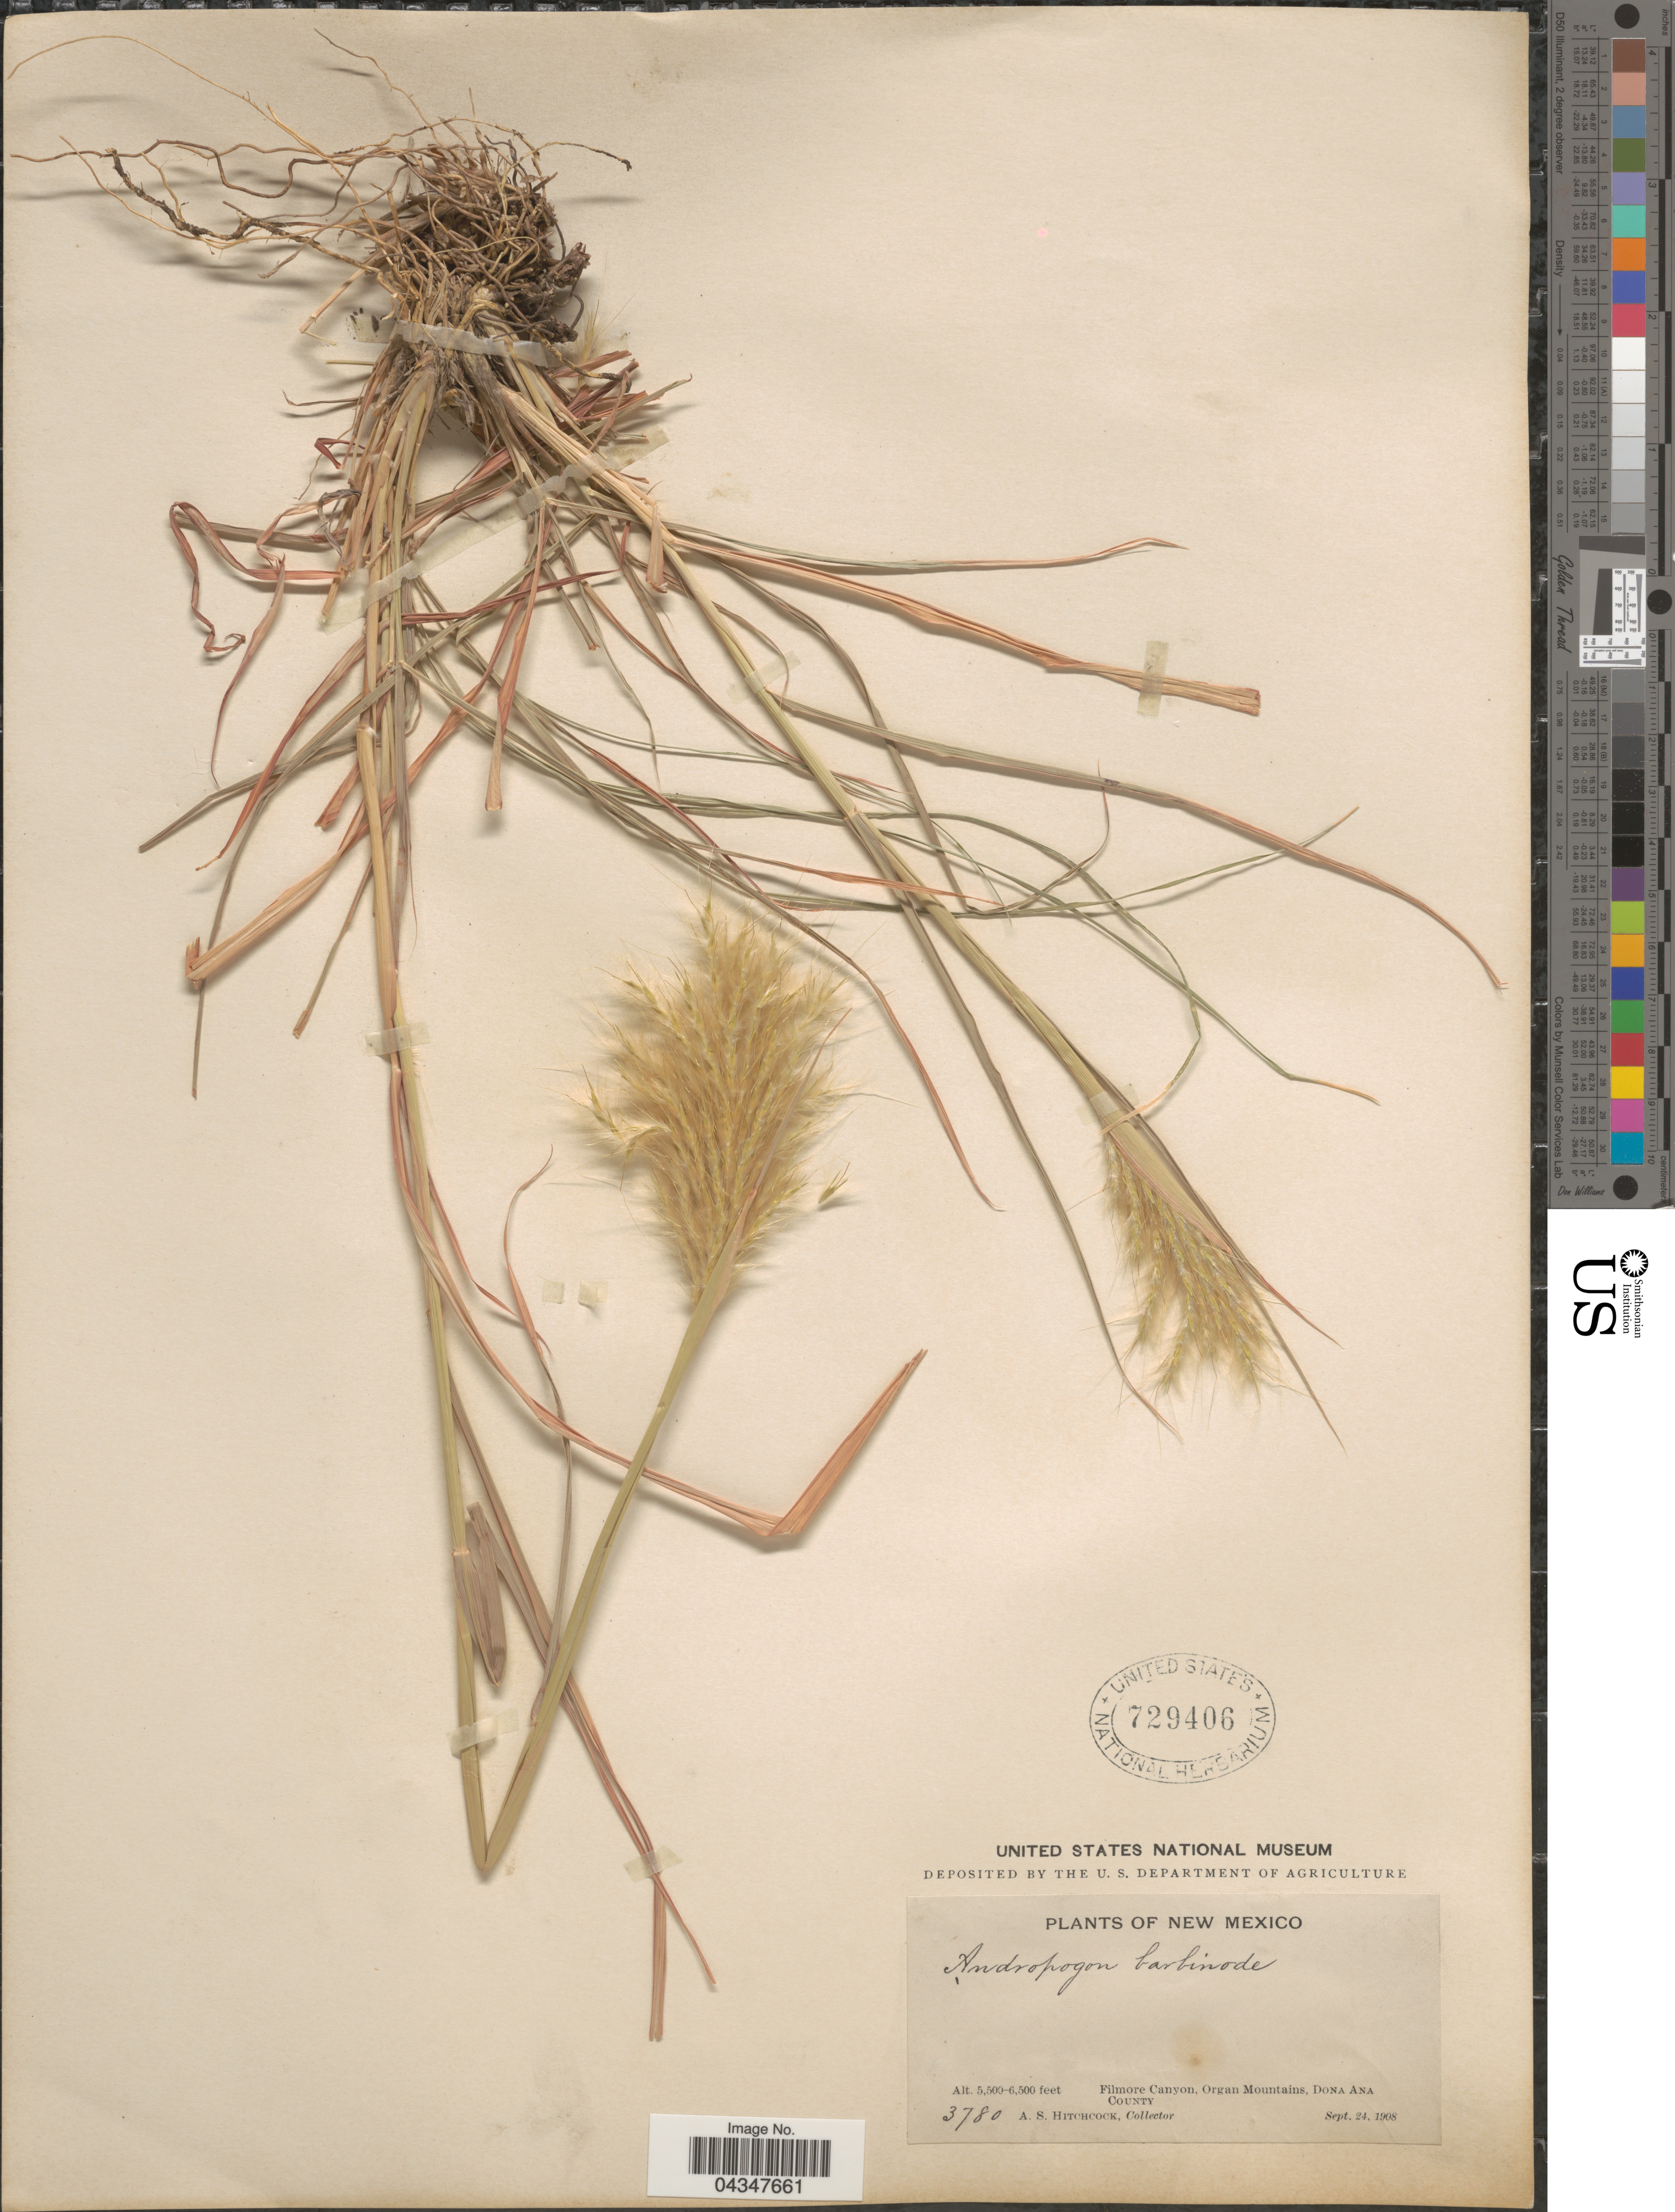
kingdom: Plantae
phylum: Tracheophyta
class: Liliopsida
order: Poales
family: Poaceae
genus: Bothriochloa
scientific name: Bothriochloa barbinodis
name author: (Lag.) Herter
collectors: A. S. Hitchcock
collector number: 3780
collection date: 1908-09-24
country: United States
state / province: New Mexico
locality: Filmore Canyon, Organ Mountains, Dona Ana County.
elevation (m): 1676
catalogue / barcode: US 729406